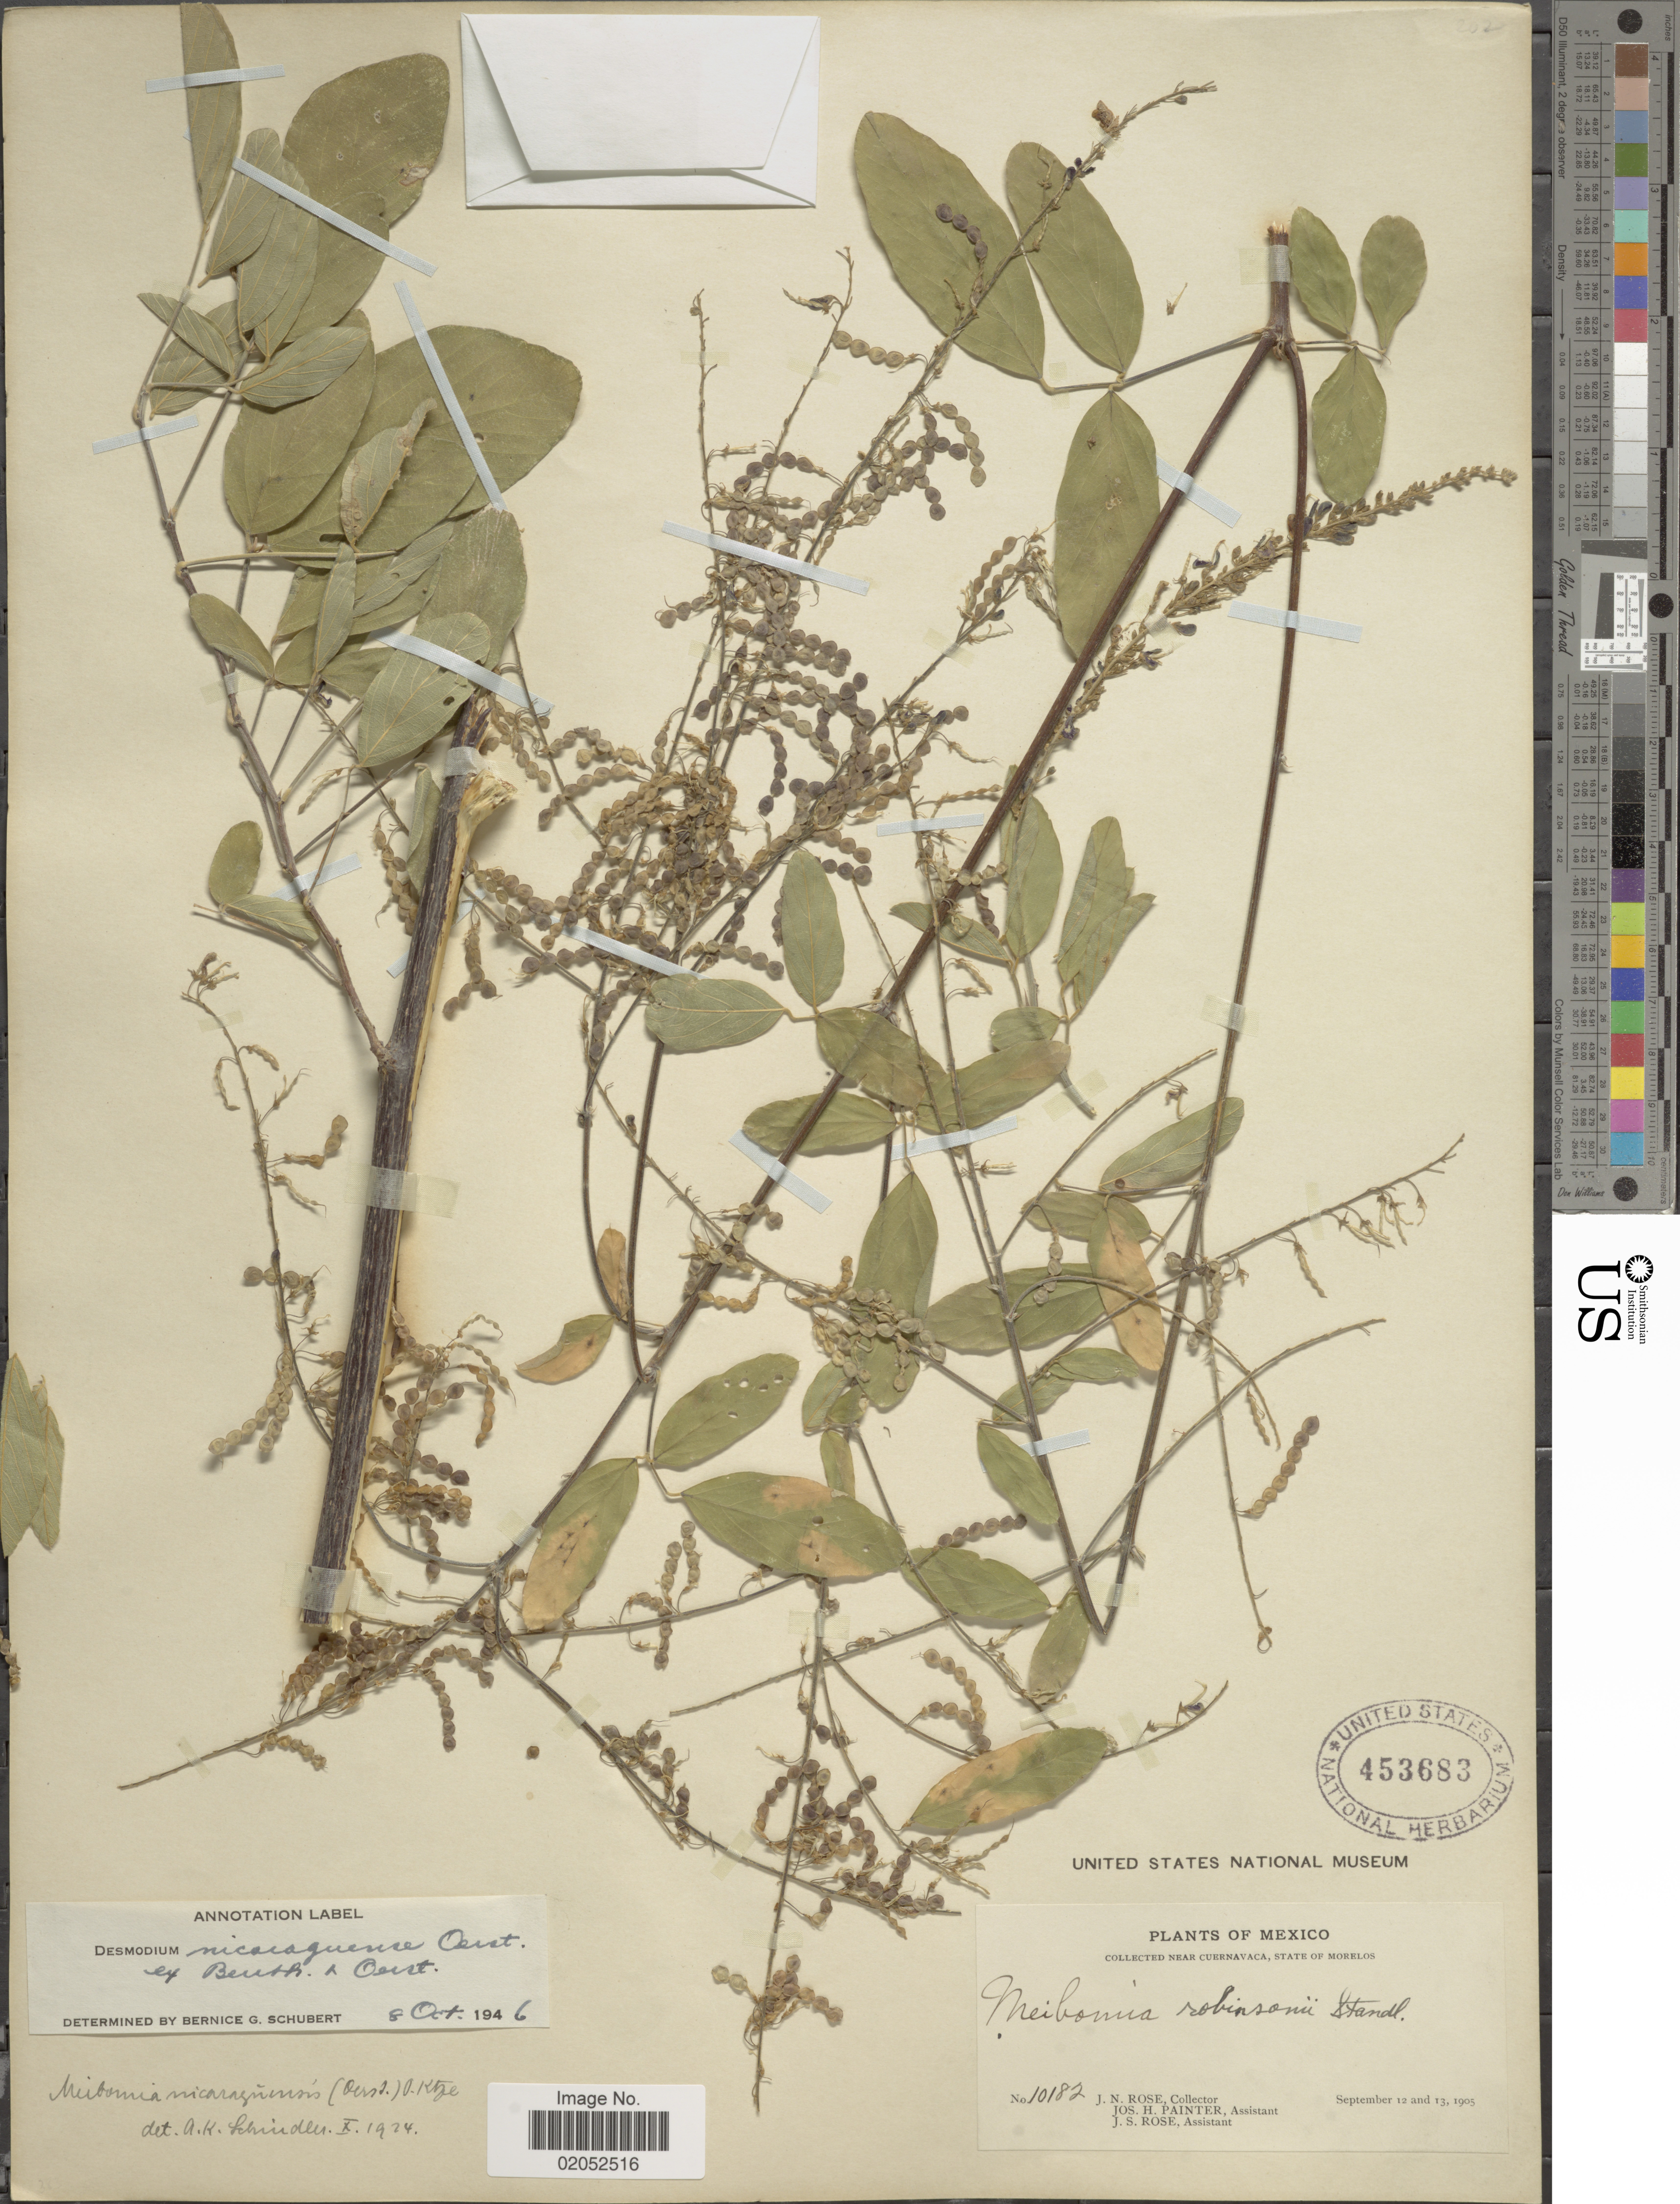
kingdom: Plantae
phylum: Tracheophyta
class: Magnoliopsida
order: Fabales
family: Fabaceae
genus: Desmodium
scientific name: Desmodium nicaraguense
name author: Oerst.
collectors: J. N. Rose, J. H. Painter & J. S. Rose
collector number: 10182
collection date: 1905-09-12/1905-09-13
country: Mexico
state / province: Morelos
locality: Near Cuernavaca, State of Morelos.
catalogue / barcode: US 453683